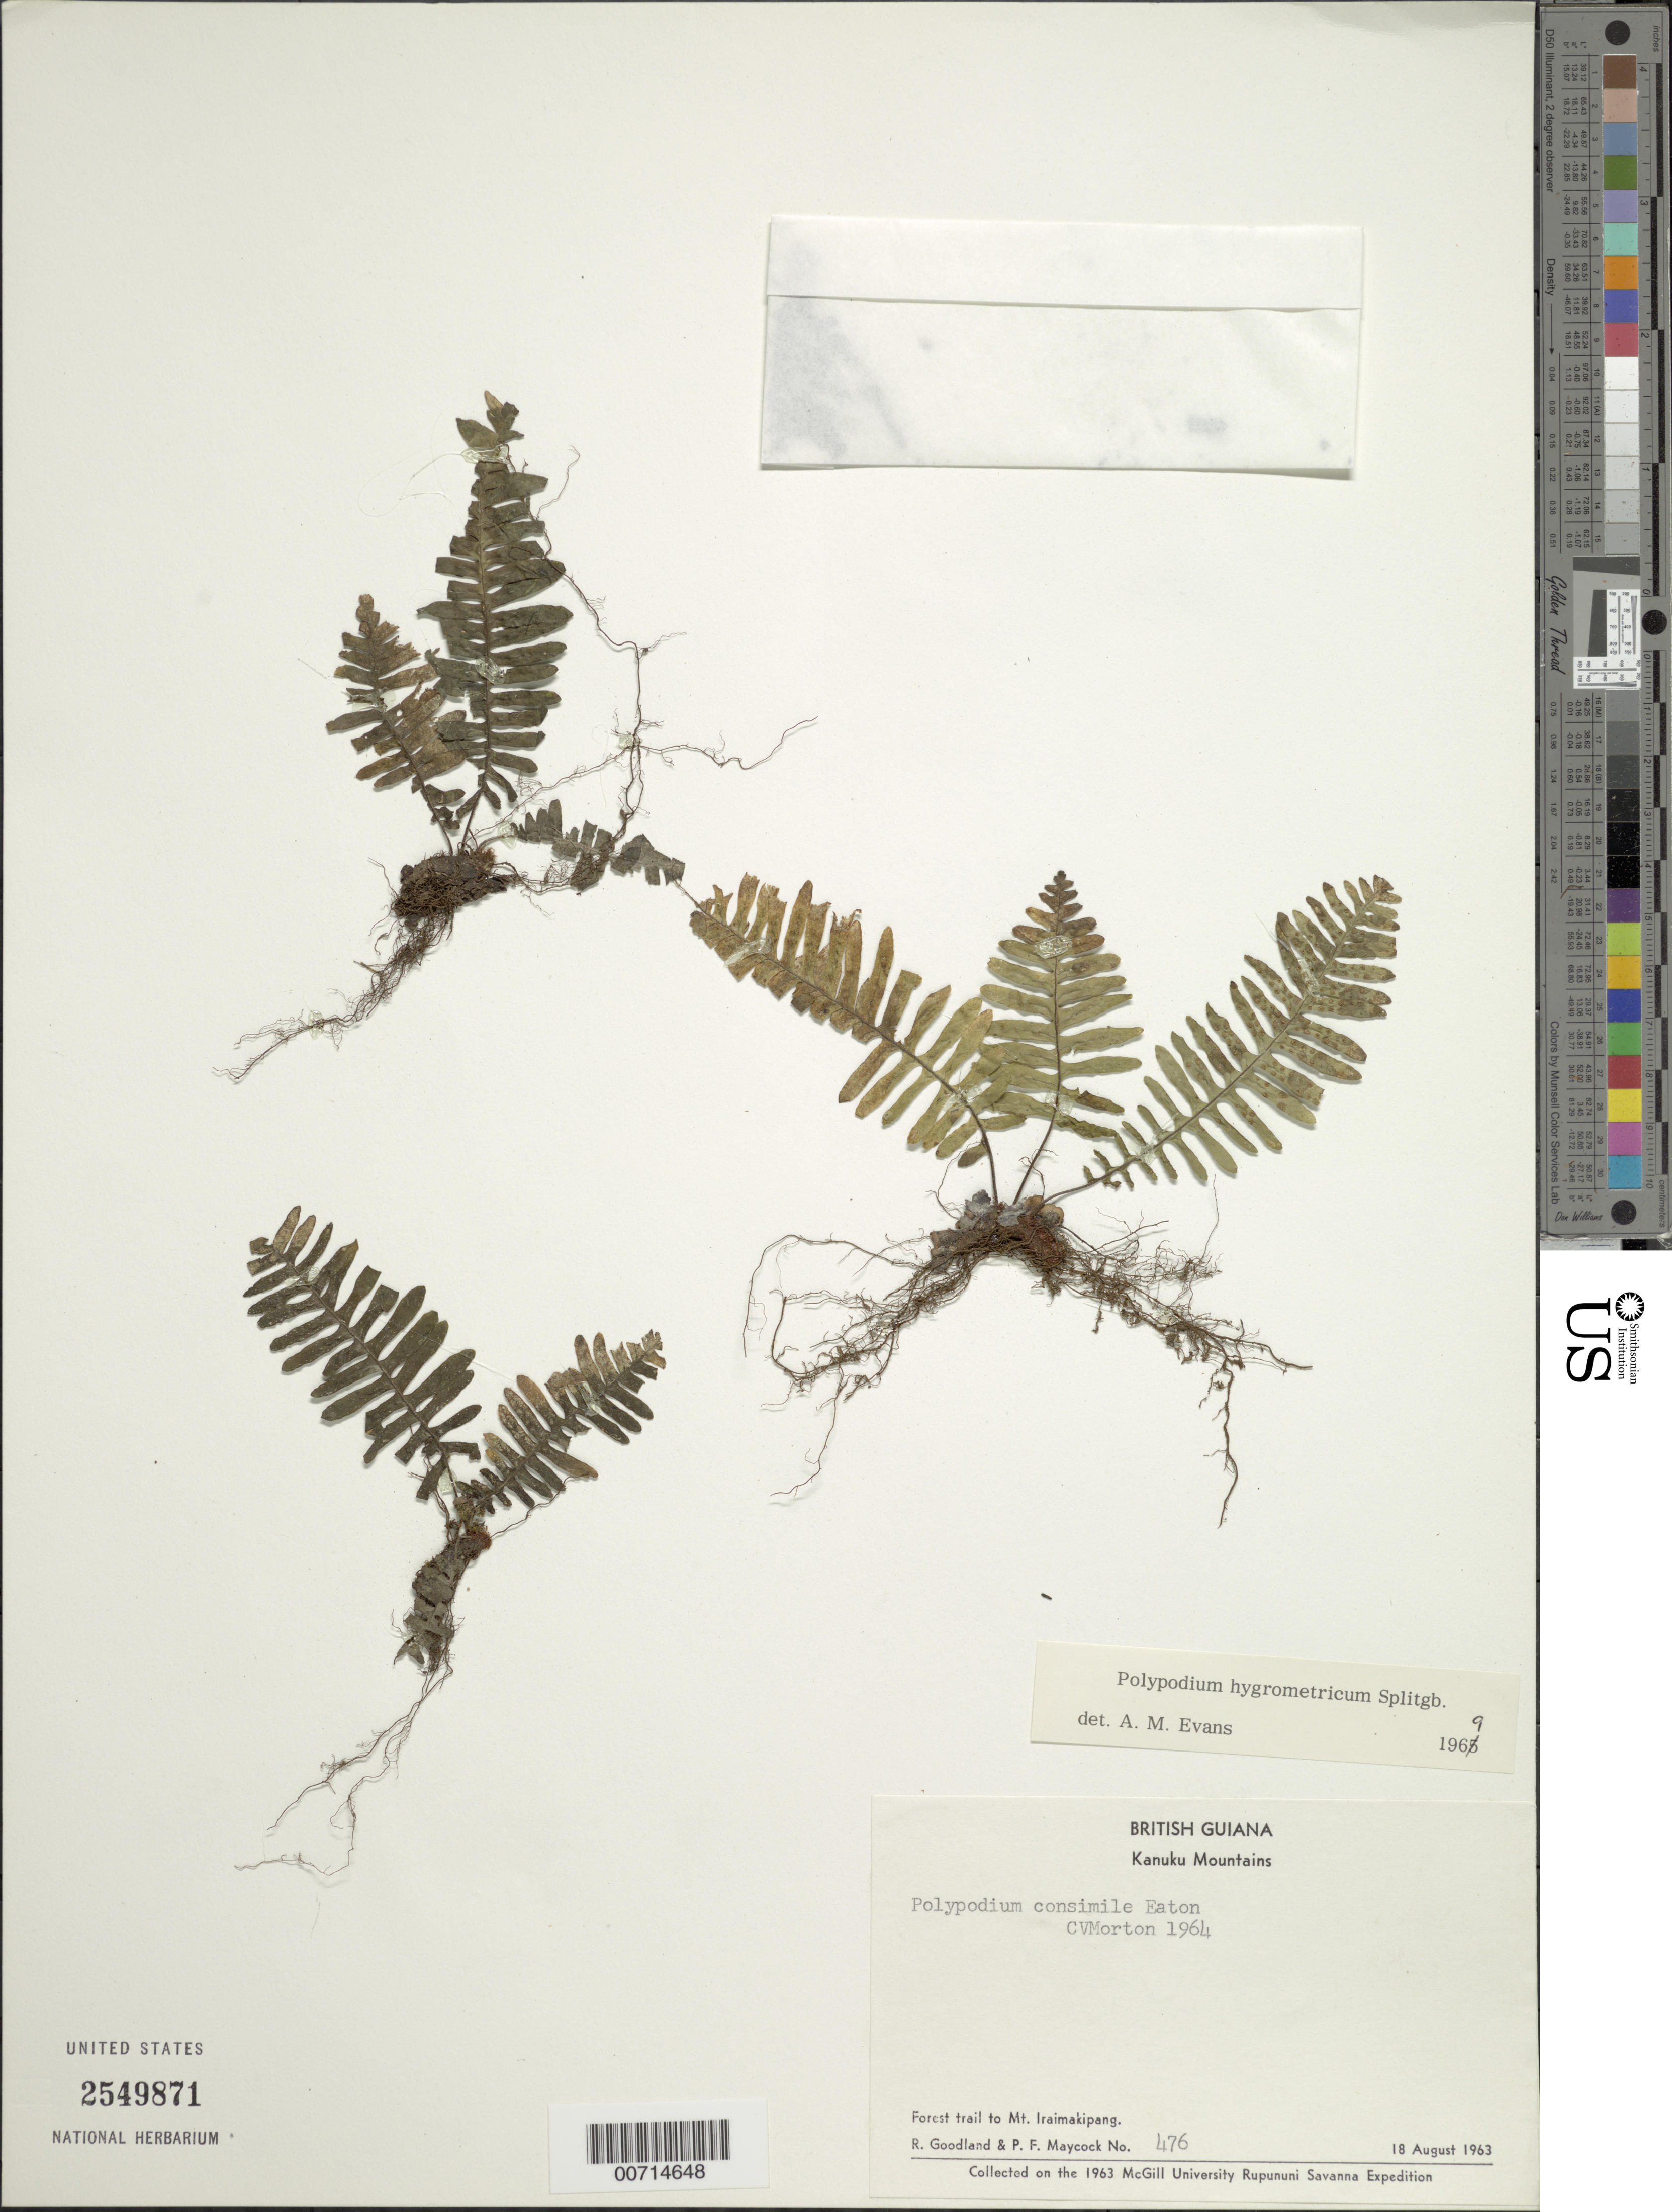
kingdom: Plantae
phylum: Tracheophyta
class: Polypodiopsida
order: Polypodiales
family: Polypodiaceae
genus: Pecluma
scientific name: Pecluma hygrometrica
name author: (Splitg.) M.G. Price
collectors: R. Goodland & P. Maycock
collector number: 476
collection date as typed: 18-Aug-63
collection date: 1963-08-18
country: Guyana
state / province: U. Takutu-U. Essequibo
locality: Mt. Iraimakipang, trail to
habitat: Forest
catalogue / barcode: US 2549871